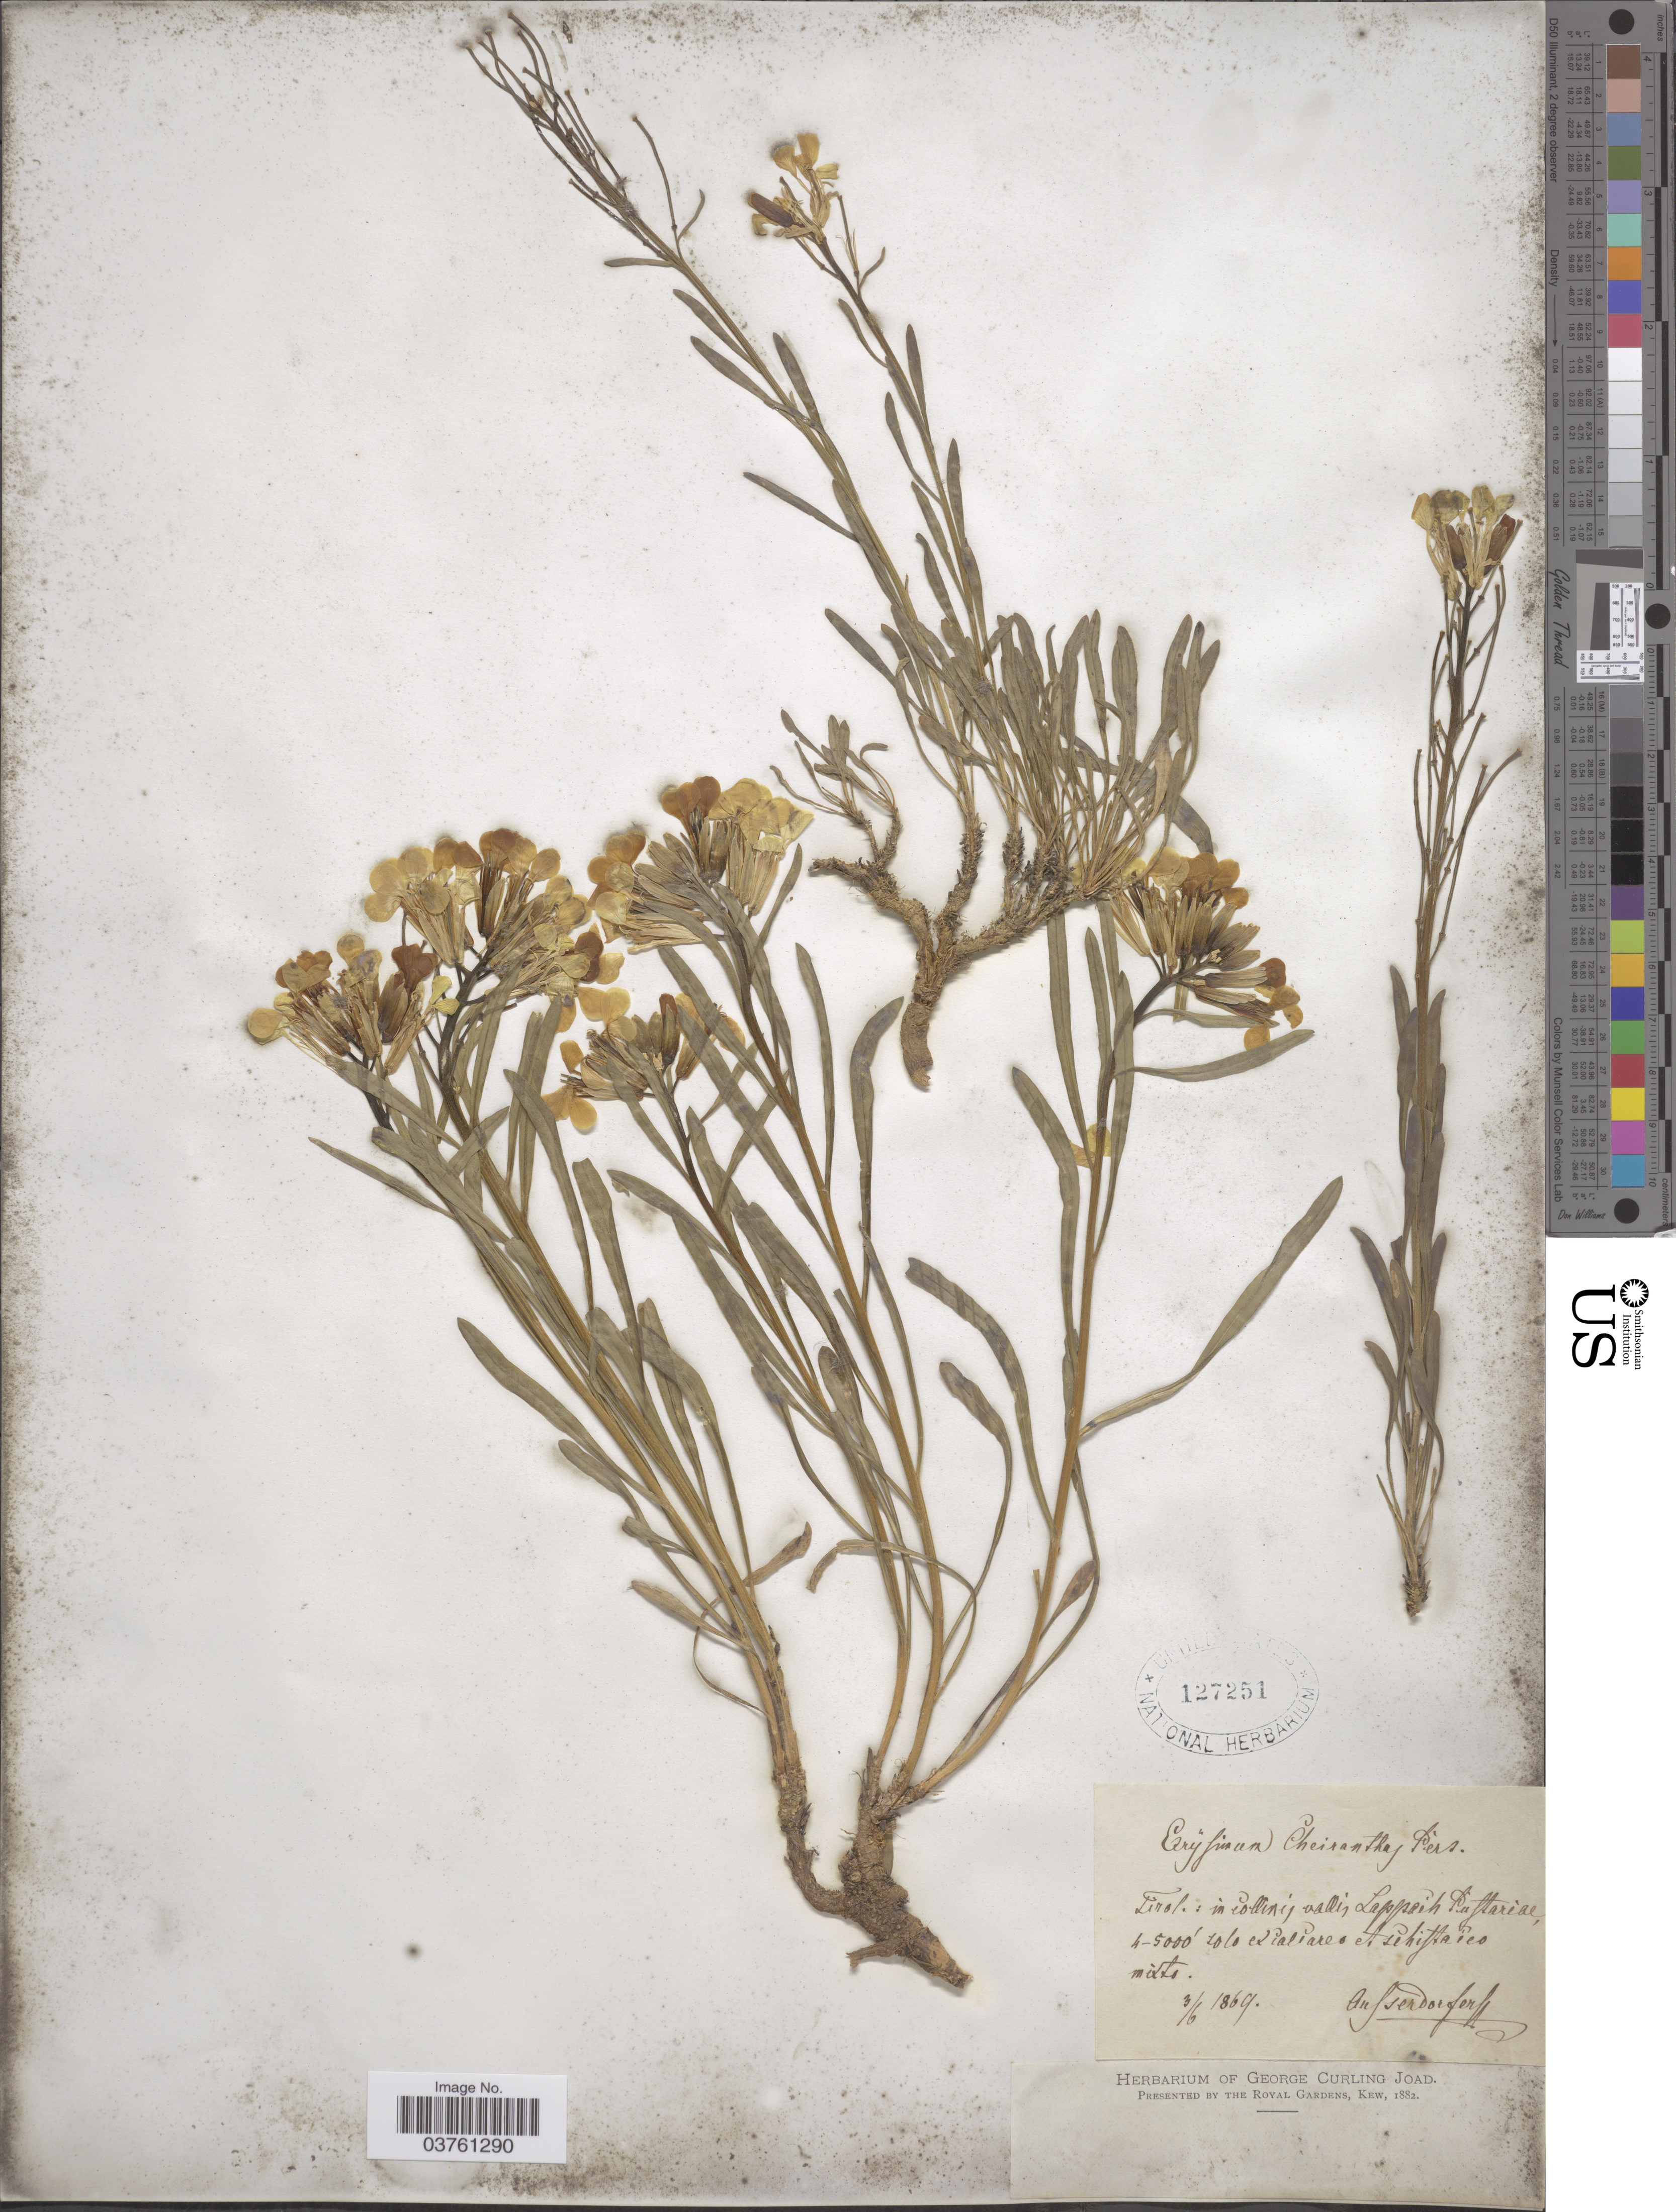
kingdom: Plantae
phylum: Tracheophyta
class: Magnoliopsida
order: Brassicales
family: Brassicaceae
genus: Erysimum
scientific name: Erysimum cheiranthoides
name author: L.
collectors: Aufsersdorfer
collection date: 1869-06-03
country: Italy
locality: Tirol.: in collinis vallis Lappach Pustarèae, solo el Pal Pares et [illegible text] mèxto.[interpreted]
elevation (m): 1219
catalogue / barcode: US 127251